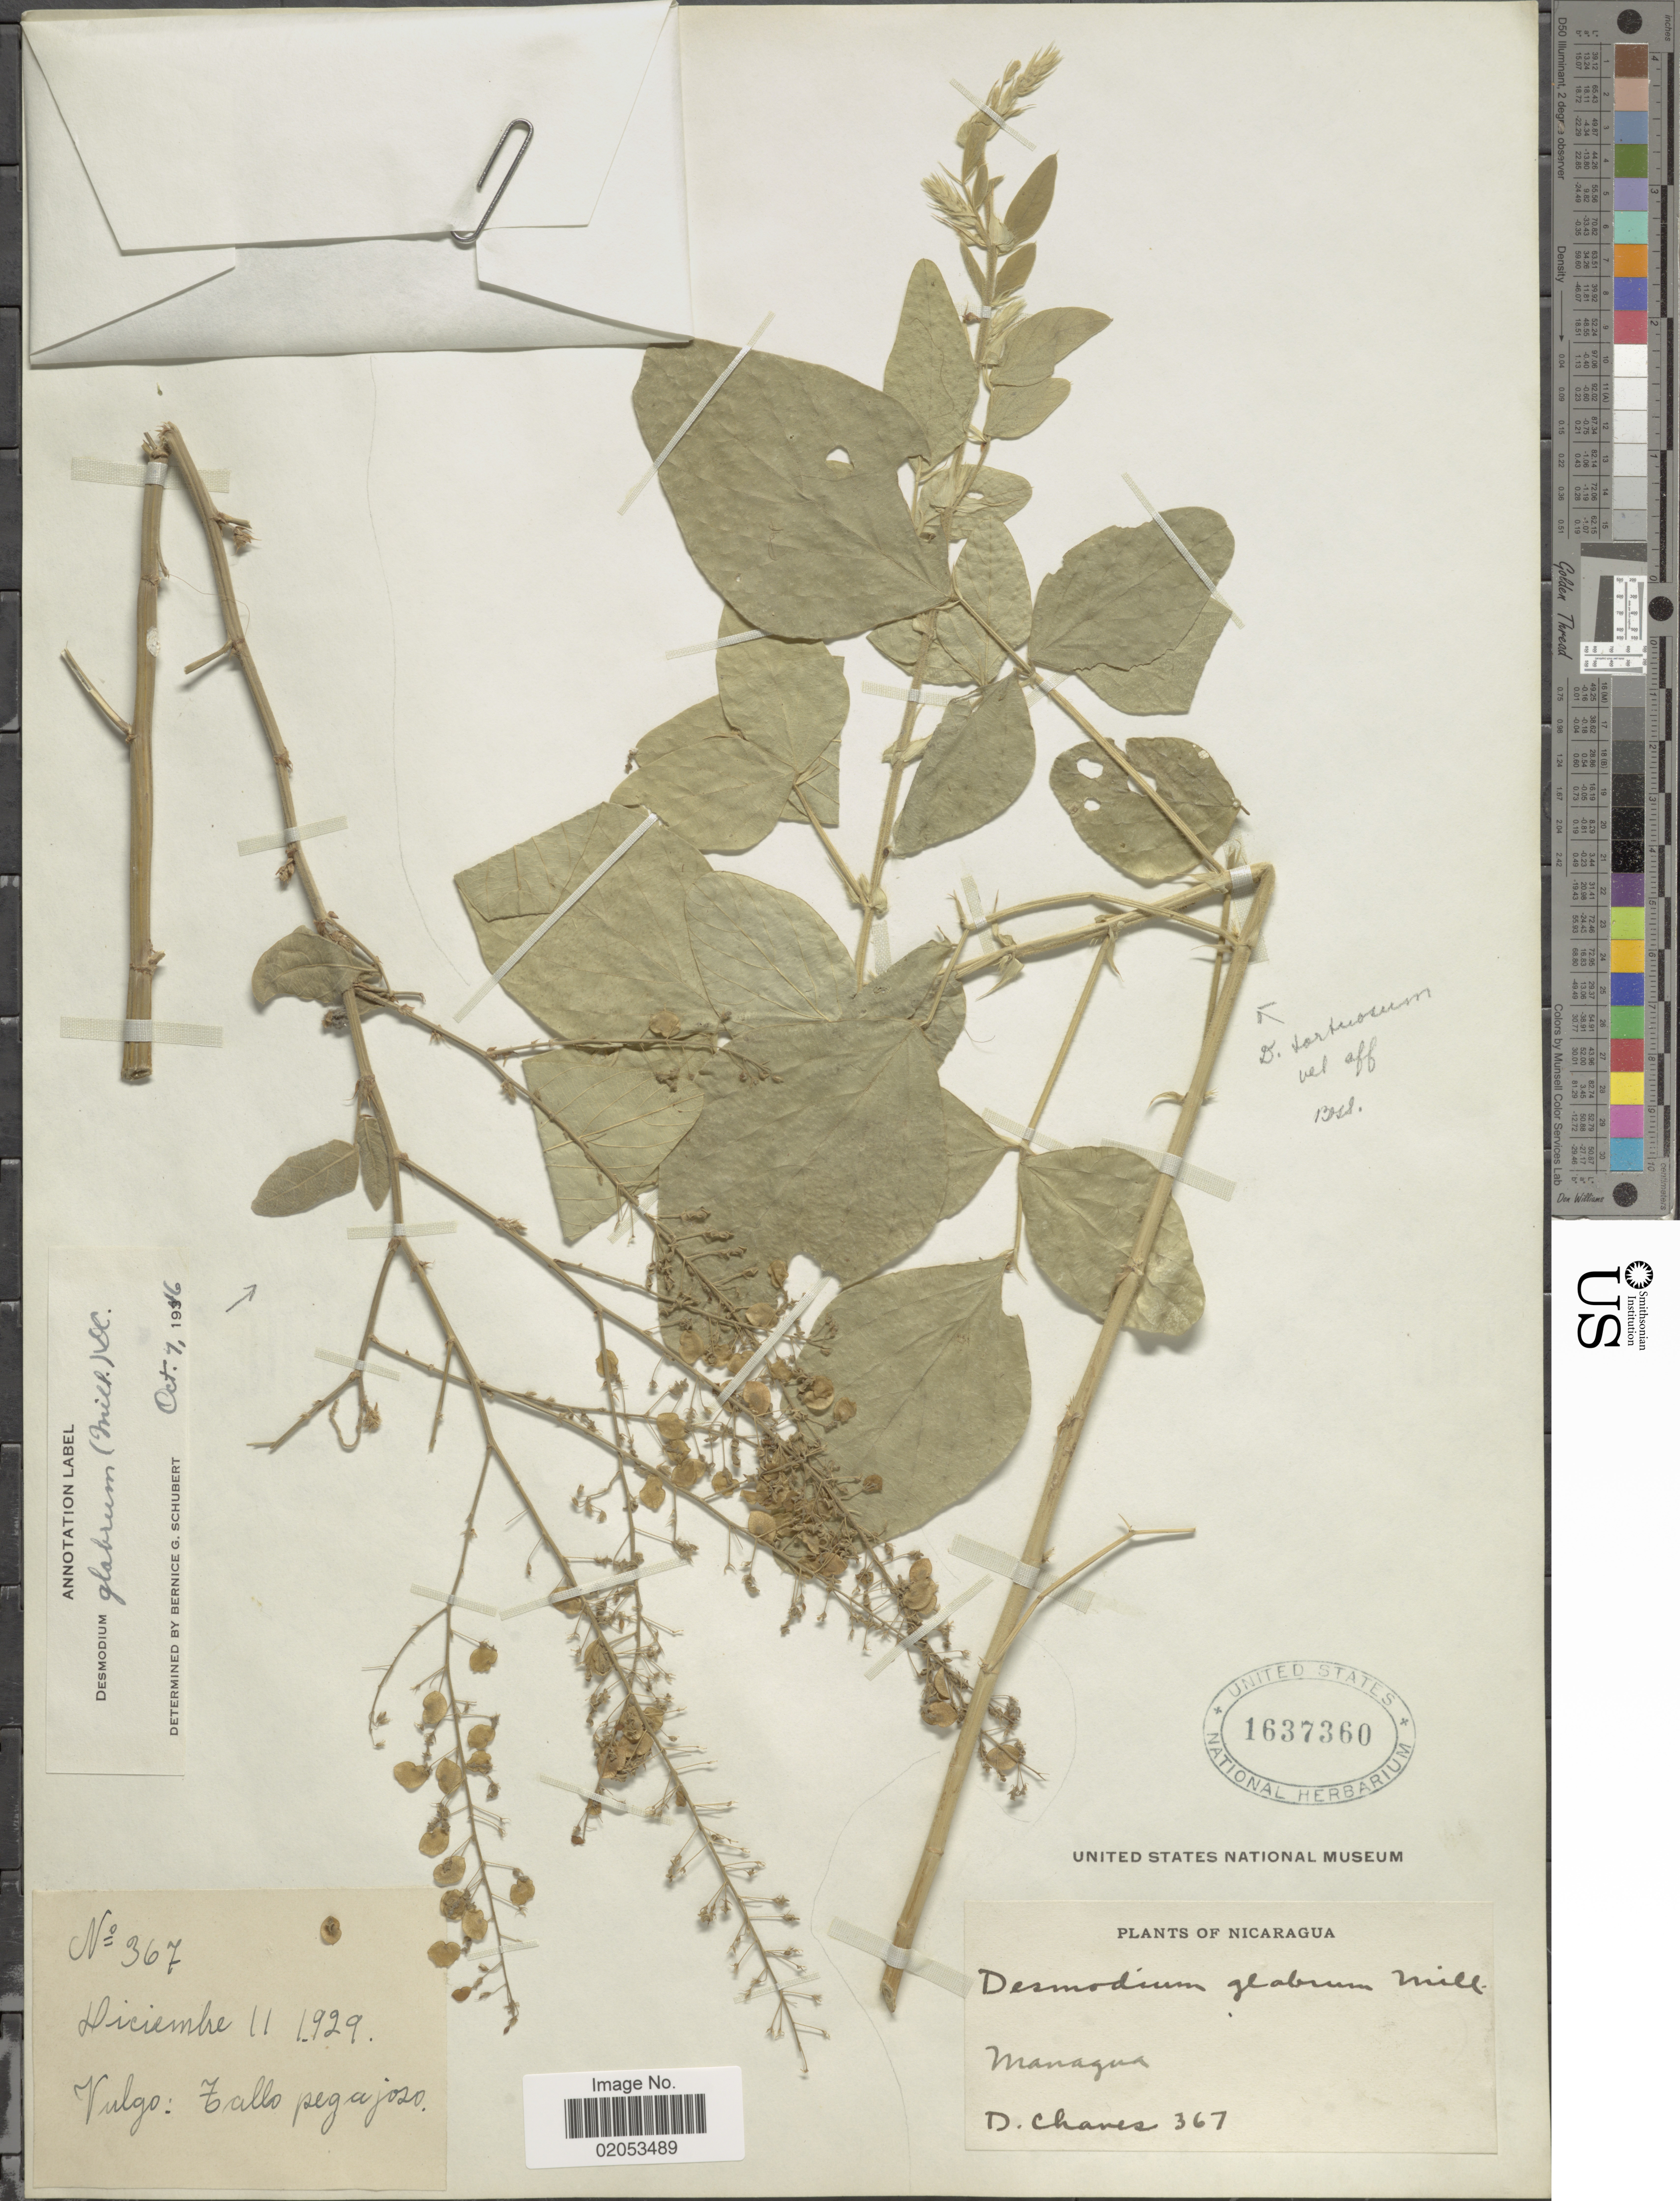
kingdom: Plantae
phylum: Tracheophyta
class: Magnoliopsida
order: Fabales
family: Fabaceae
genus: Desmodium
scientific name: Desmodium glabrum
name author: (Mill.) DC.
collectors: D. Chaves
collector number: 367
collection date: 1929-12-11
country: Nicaragua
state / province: Managua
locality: Vulgo: Falls pegajoso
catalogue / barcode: US 1637360